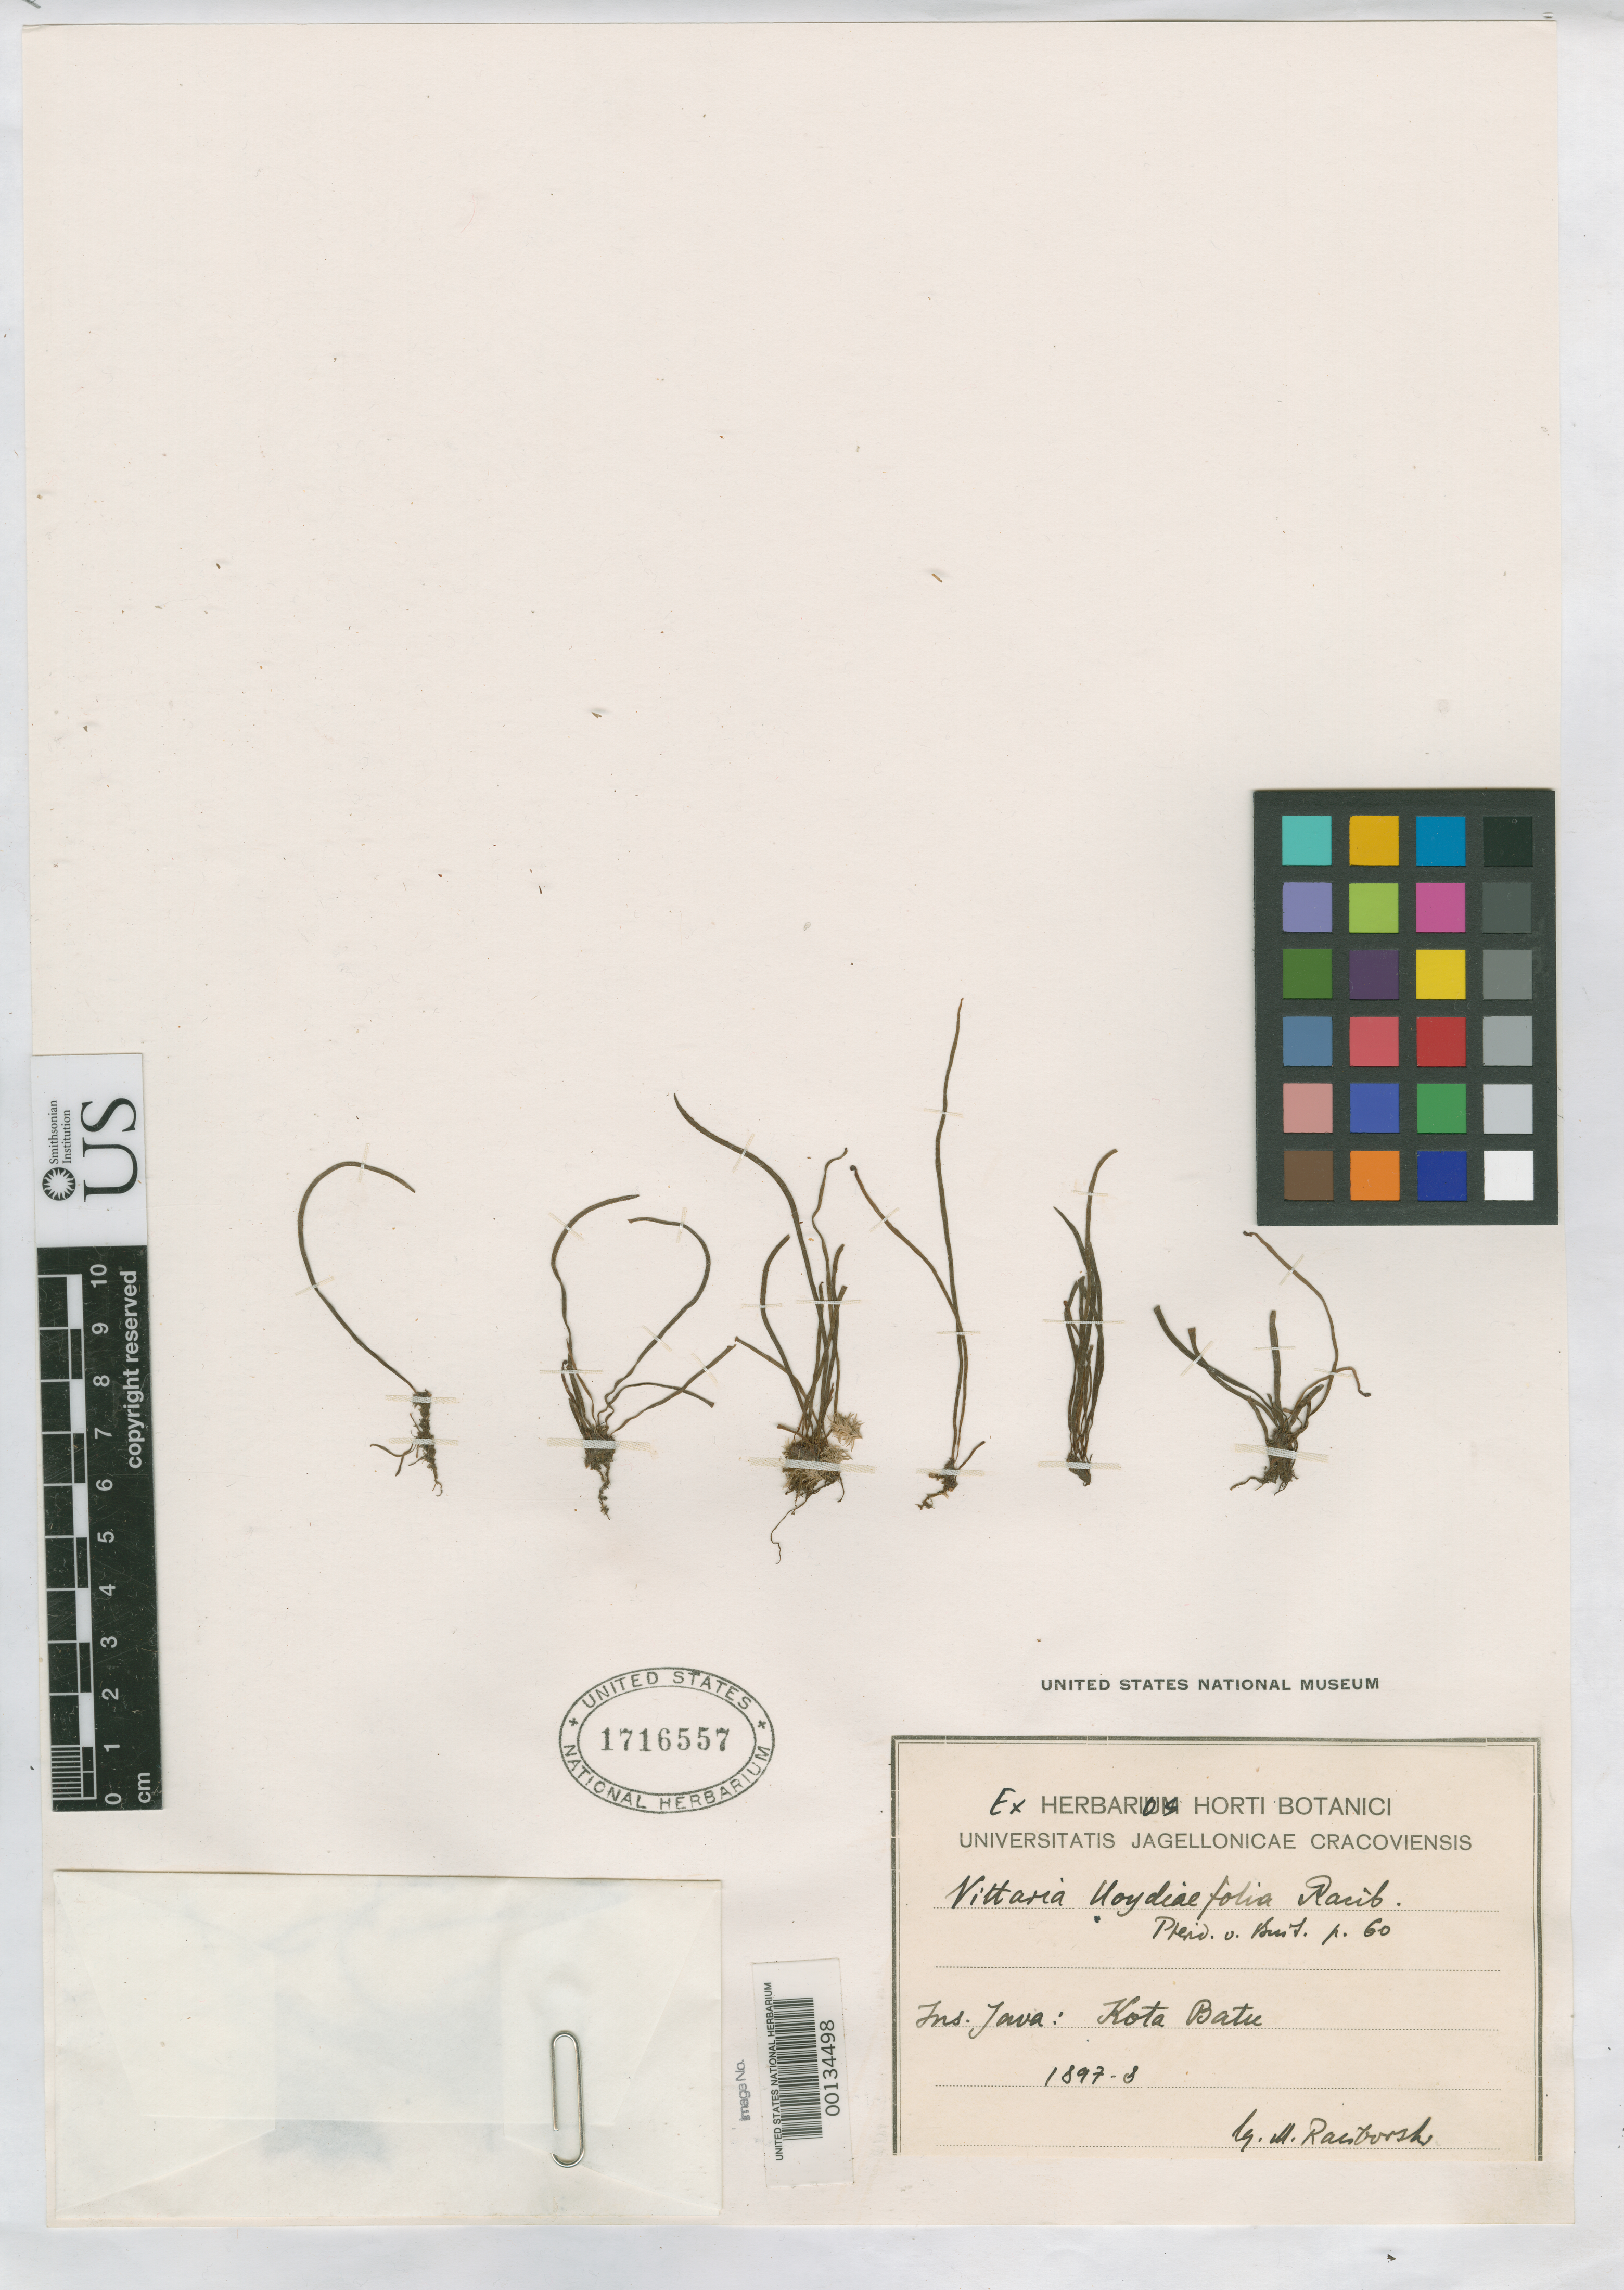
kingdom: Plantae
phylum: Tracheophyta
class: Polypodiopsida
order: Polypodiales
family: Pteridaceae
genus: Vittaria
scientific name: Vittaria lloydiifolia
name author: Racib.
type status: Type Collection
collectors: M. Raciborski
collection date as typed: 1897 to -- --- 1898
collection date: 1897/1898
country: Indonesia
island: Java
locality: Kota Batu.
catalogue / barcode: US 1716557